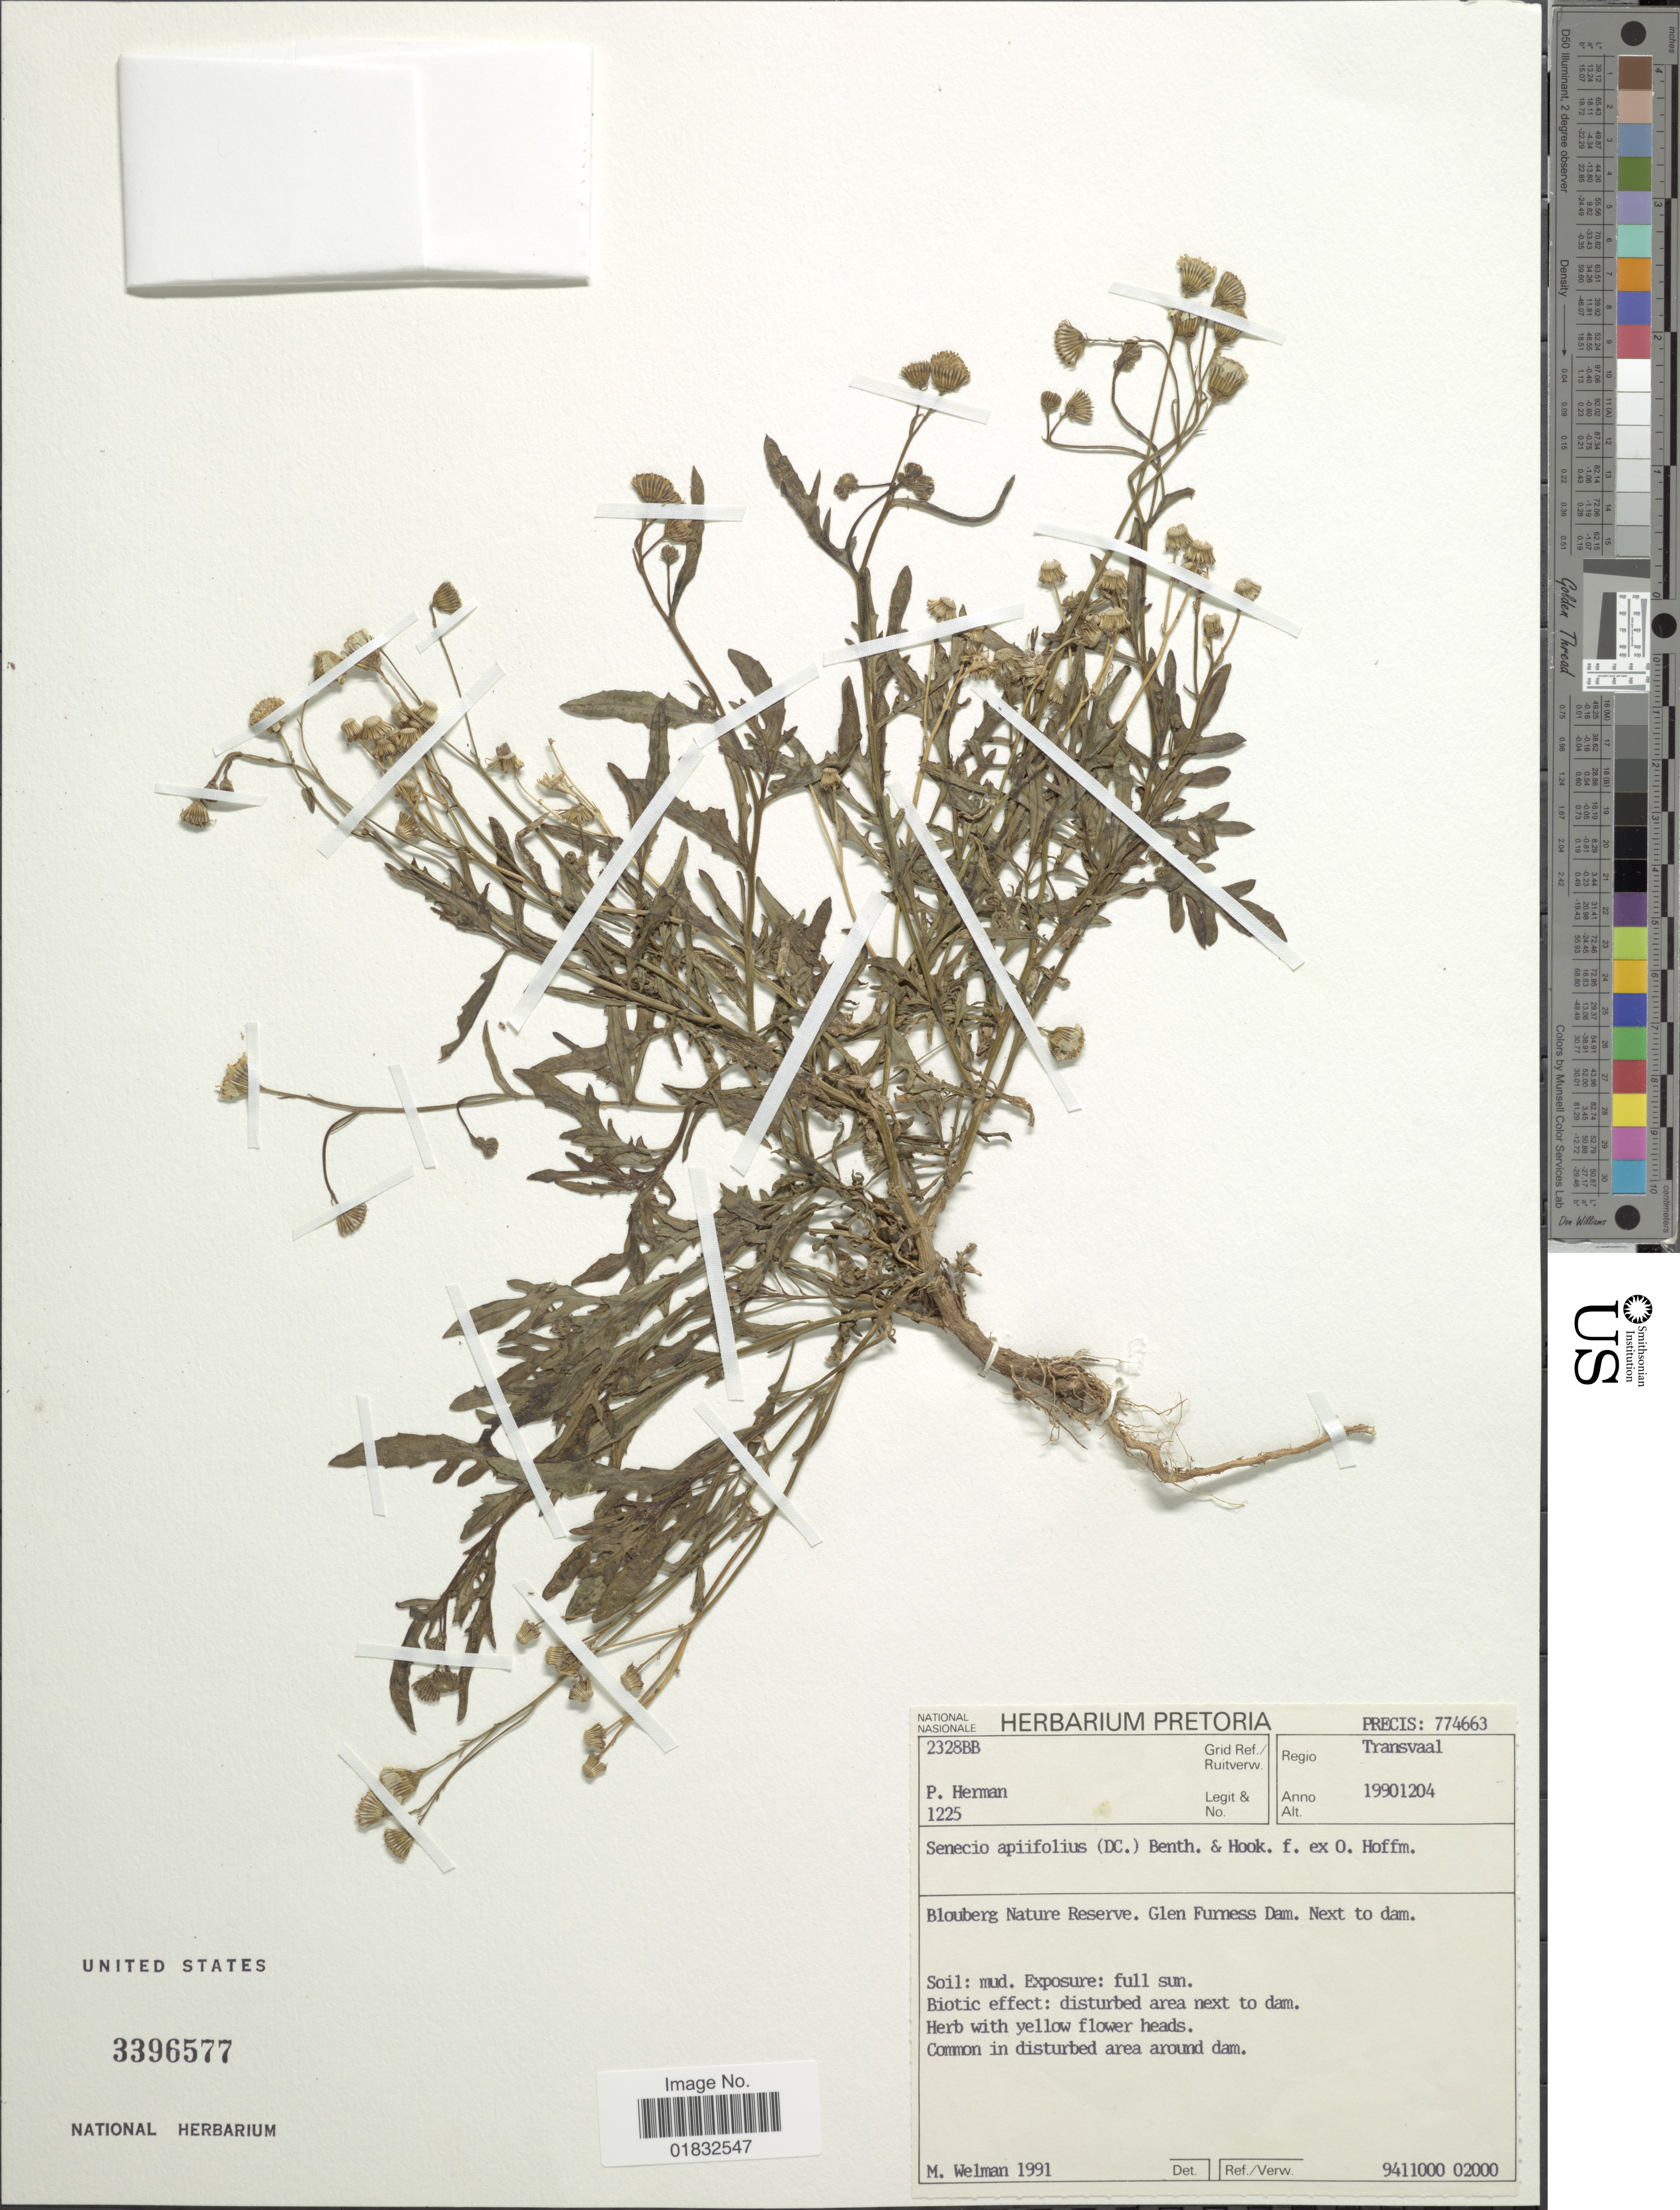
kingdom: Plantae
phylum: Tracheophyta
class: Magnoliopsida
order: Asterales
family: Asteraceae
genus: Mesogramma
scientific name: Mesogramma apiifolium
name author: DC.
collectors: P. Herman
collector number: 1225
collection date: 1990-12-04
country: South Africa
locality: Regio Transvaal, Blouberg Nature Reserve. Glenn Furness Dam.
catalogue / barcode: US 3396577